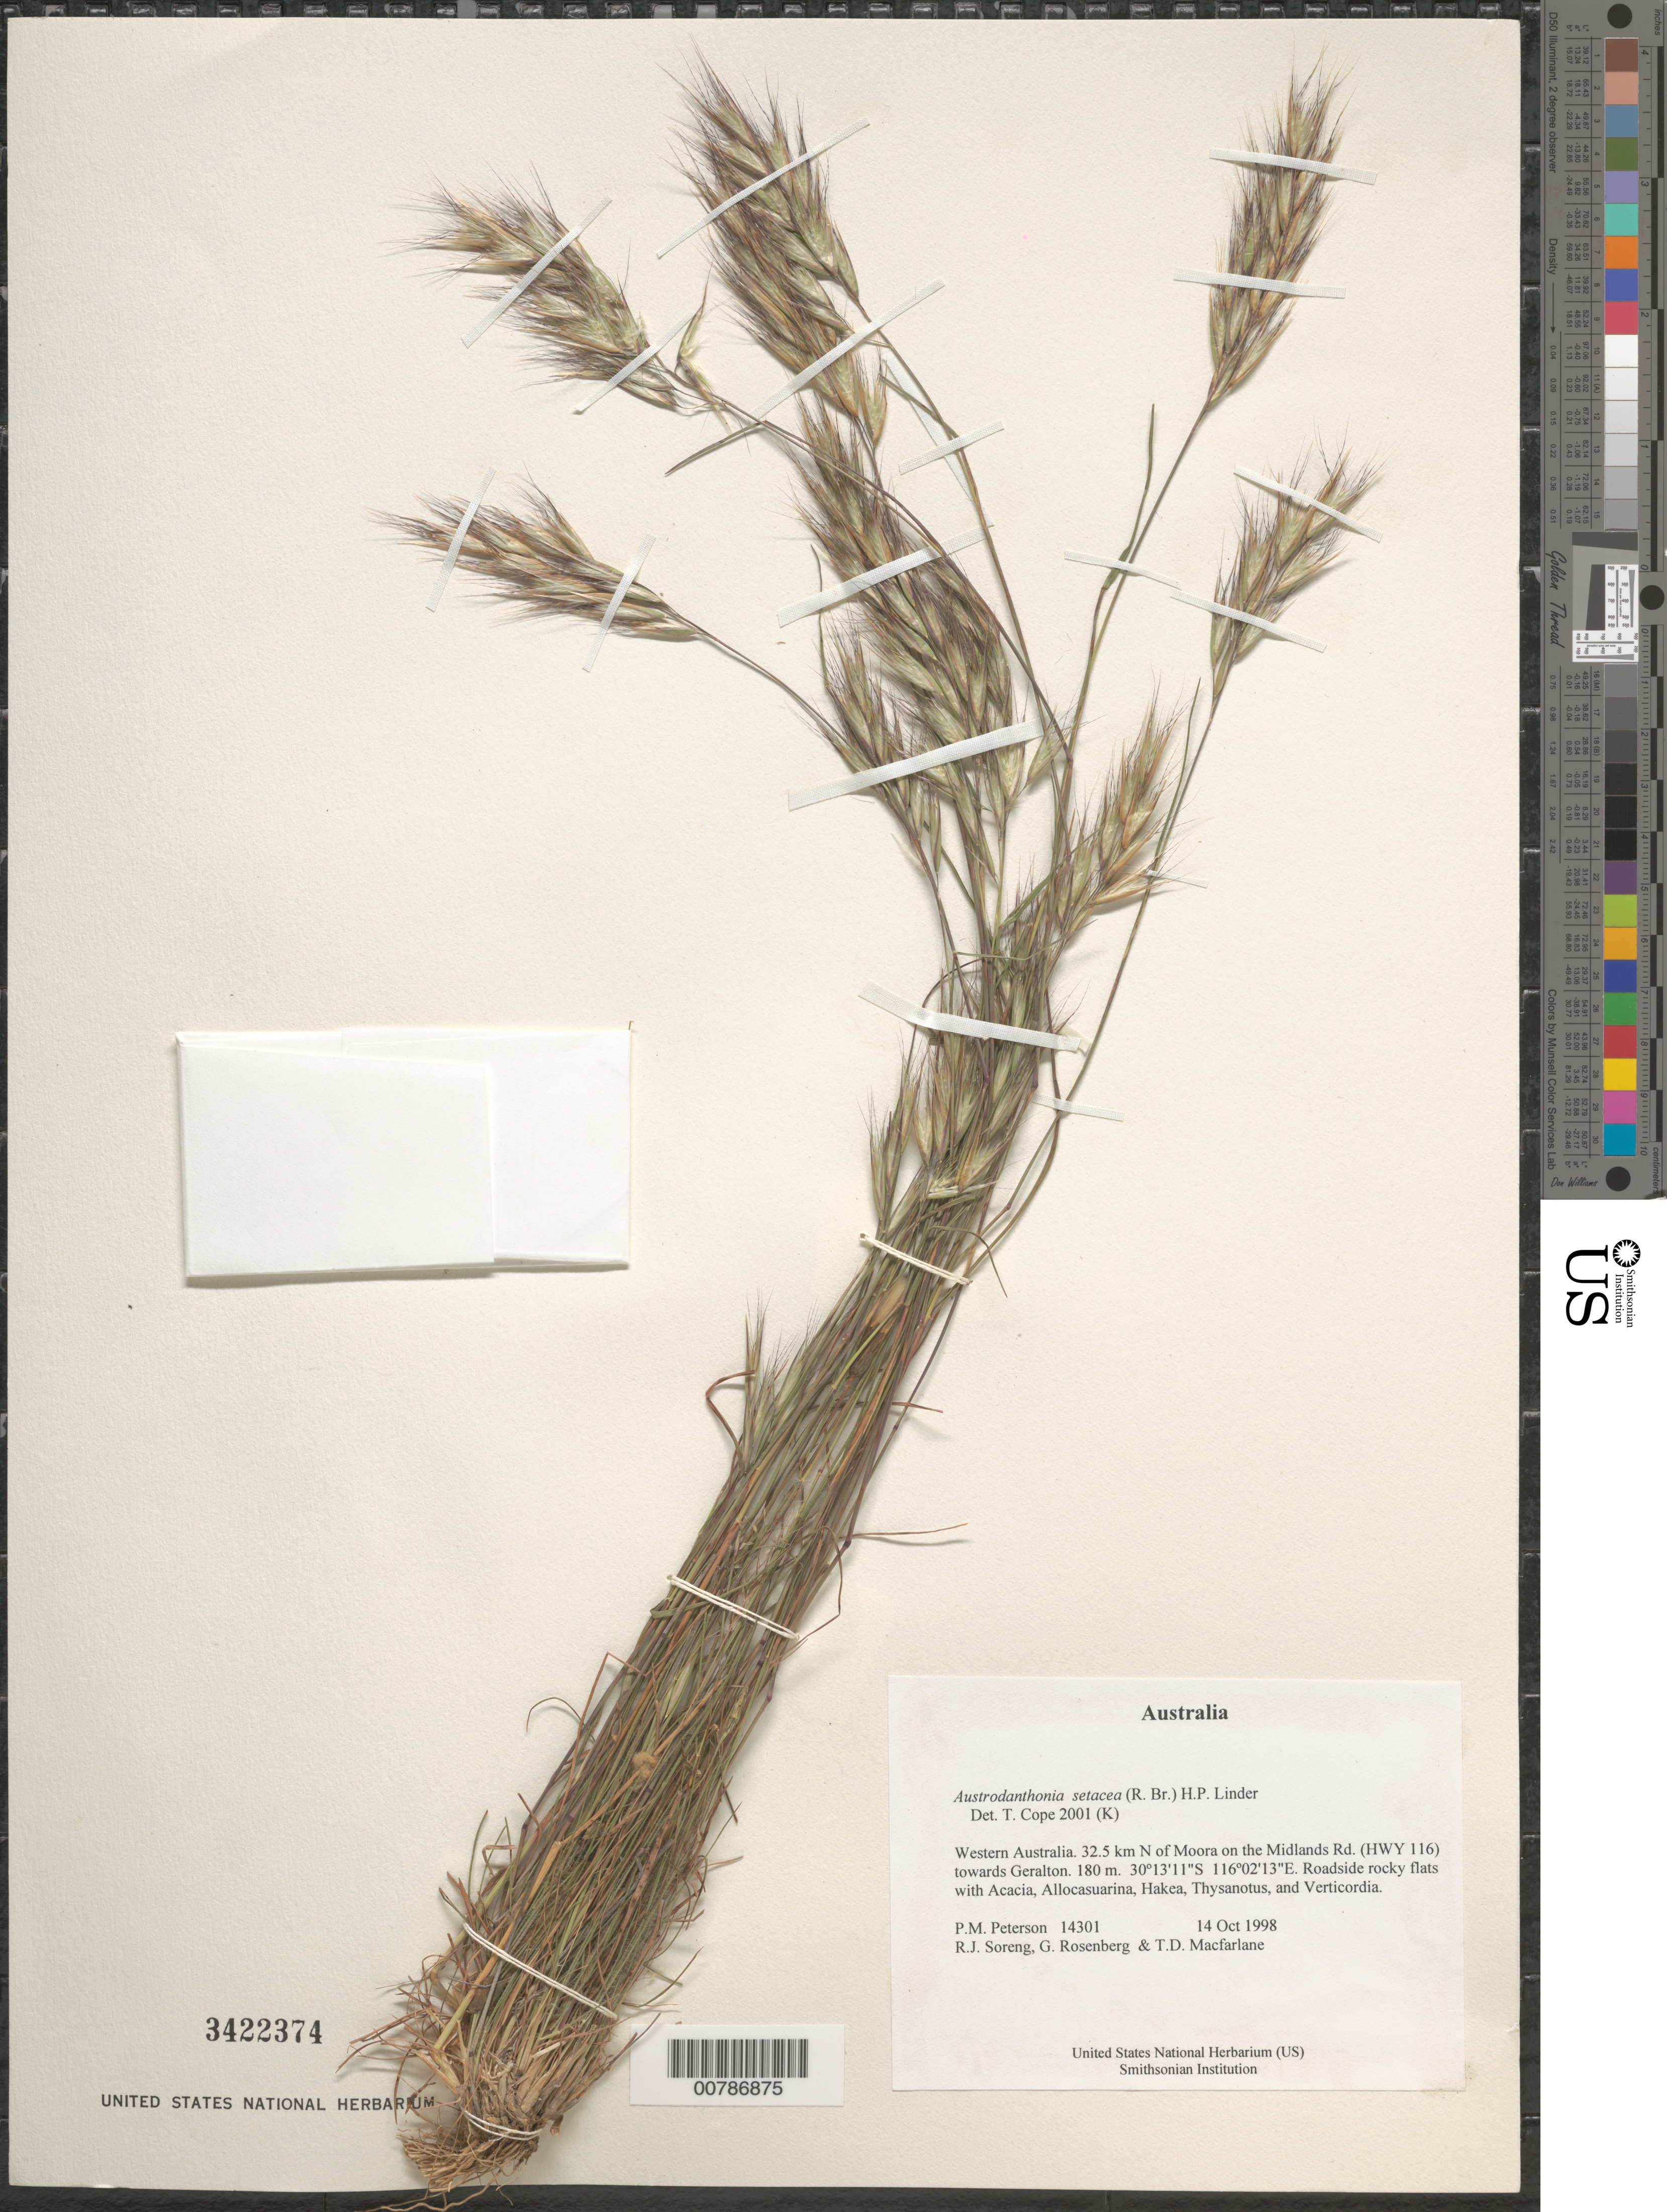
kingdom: Plantae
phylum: Tracheophyta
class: Liliopsida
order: Poales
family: Poaceae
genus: Austrodanthonia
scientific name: Austrodanthonia setacea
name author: (R. Br.) H.P. Linder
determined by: Cope, T. A.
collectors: P. M. Peterson, R. J. Soreng, G. Rosenberg & T. Macfarlane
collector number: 14301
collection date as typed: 14 Oct 1998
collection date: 1998-10-14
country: Australia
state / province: Western Australia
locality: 32.5 km N of Moora on the Midlands Rd. (HWY 116) towards Geralton.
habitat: Roadside rocky flats with Acacia, Allocasuarina, Hakea, Thysanotus, and Verticordia.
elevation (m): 180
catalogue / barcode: US 3422374